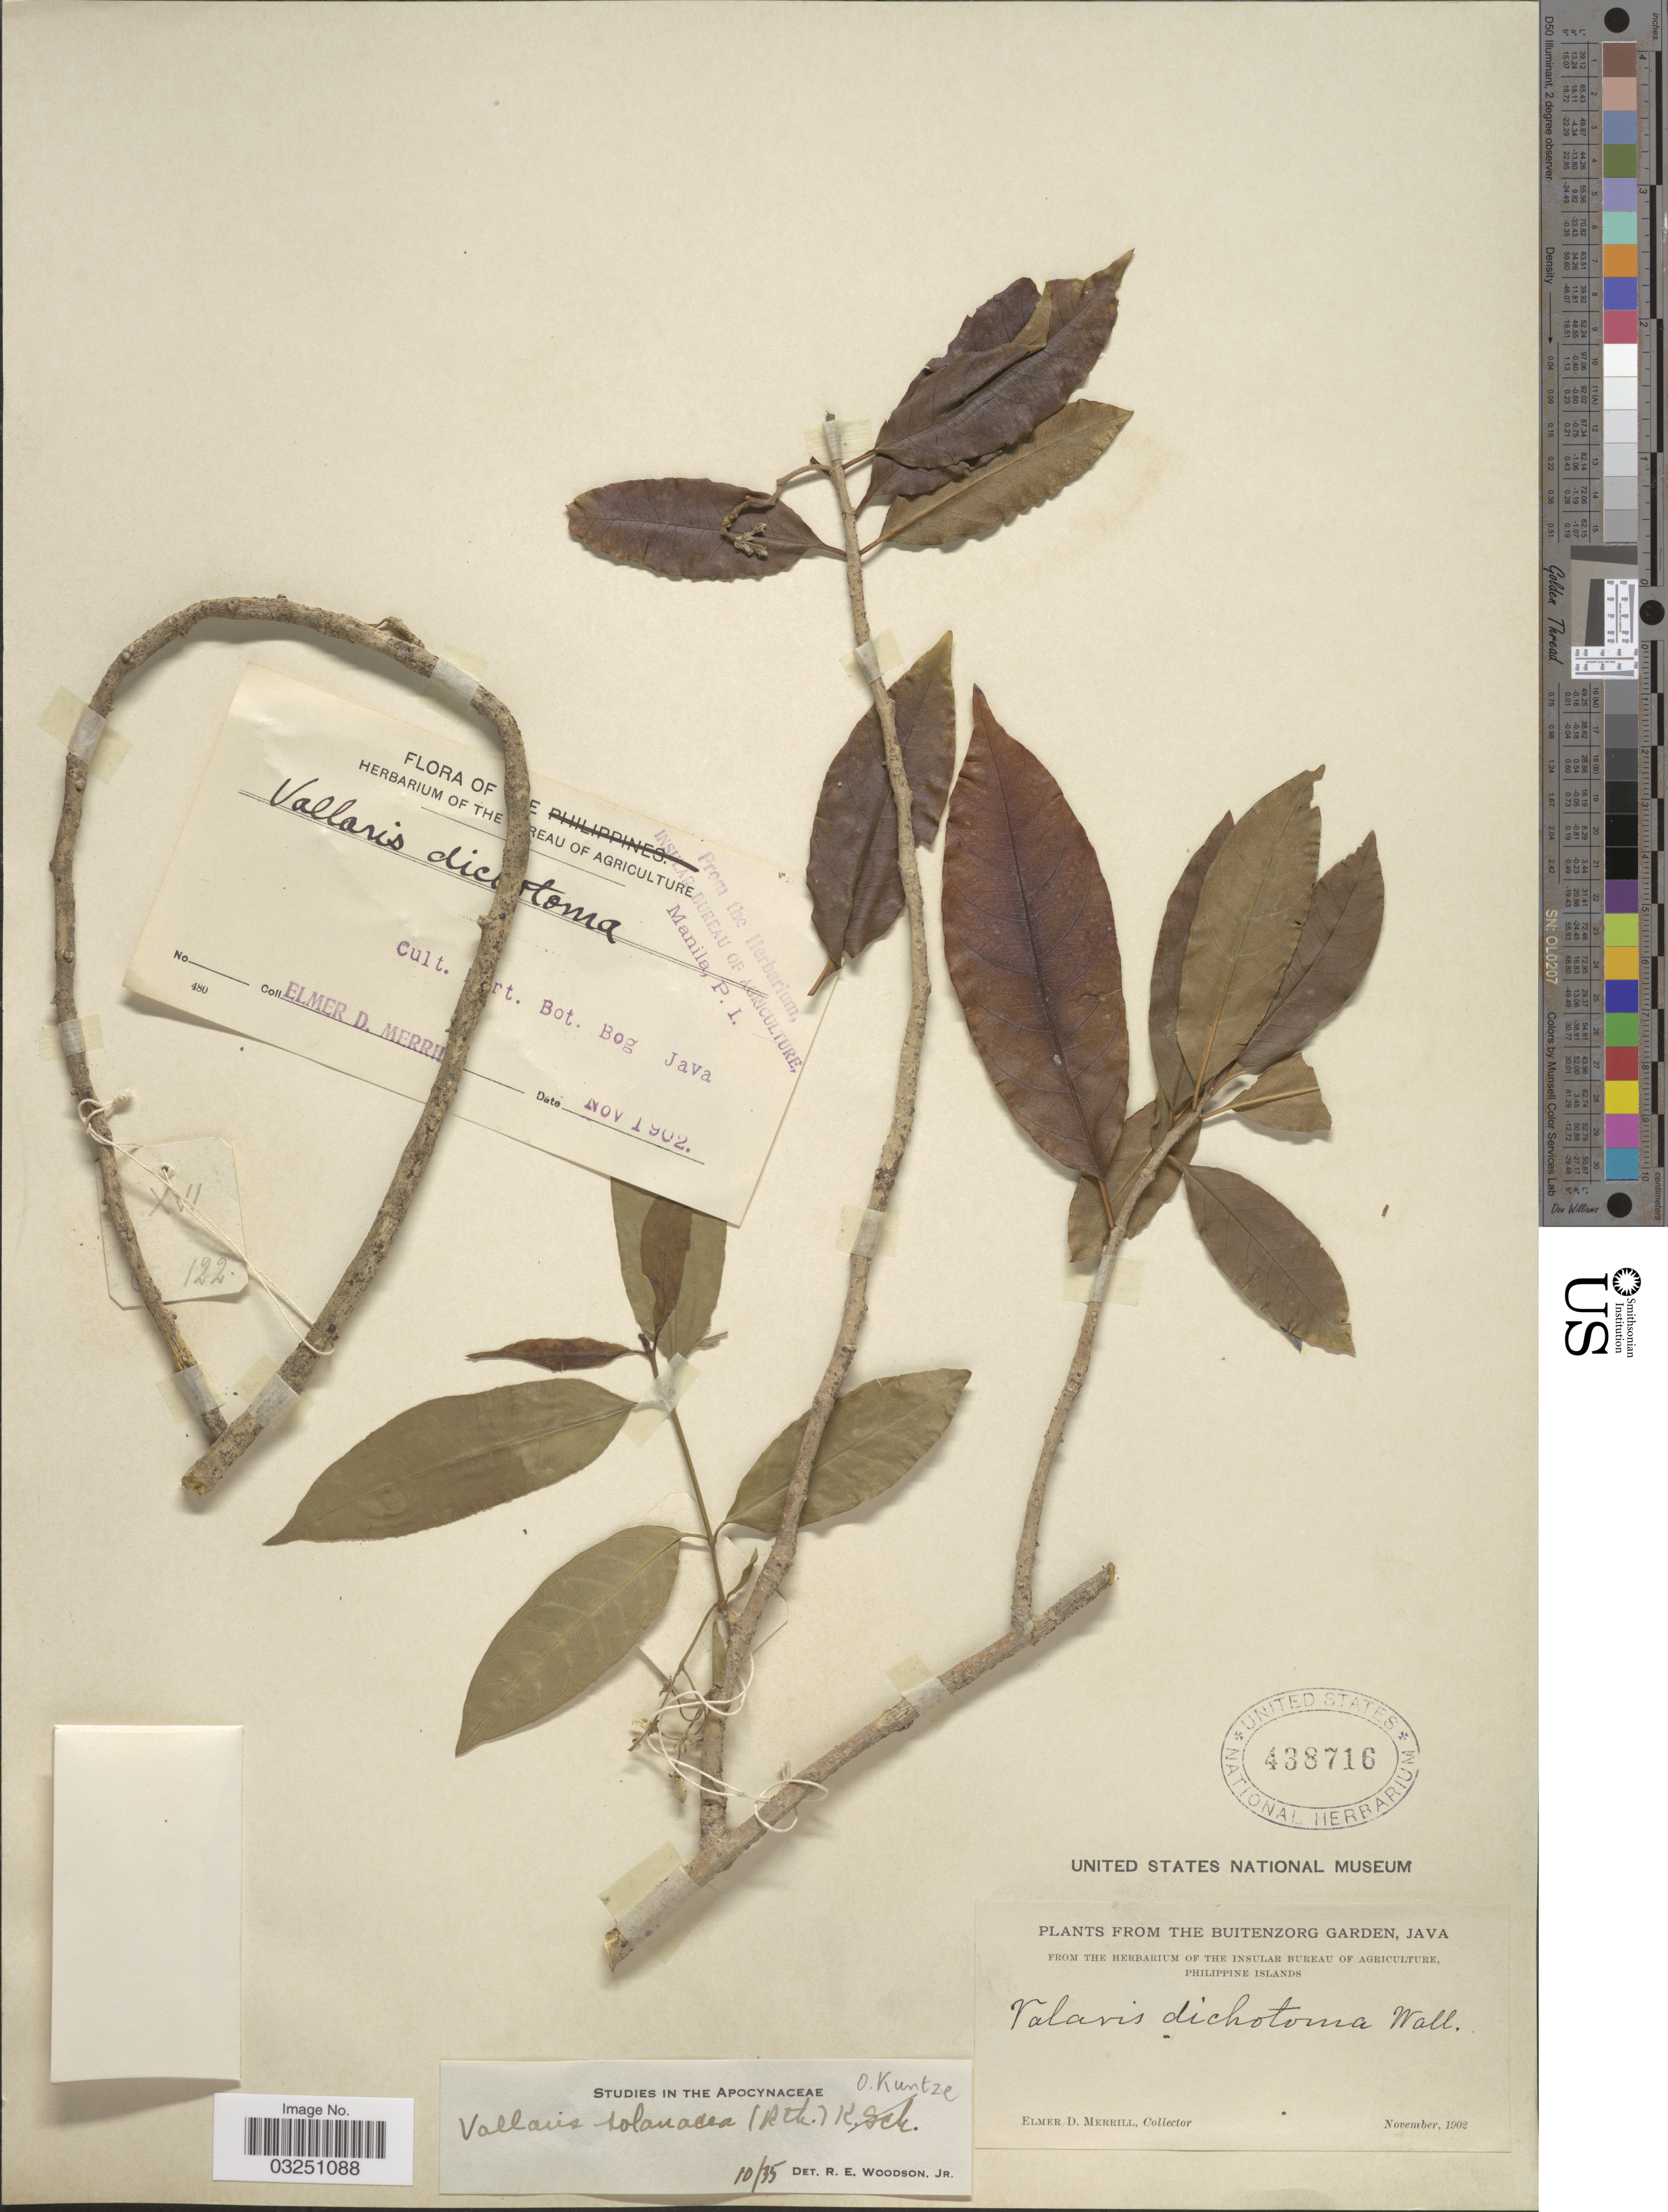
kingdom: Plantae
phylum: Tracheophyta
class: Magnoliopsida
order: Gentianales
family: Apocynaceae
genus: Vallaris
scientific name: Vallaris solanacea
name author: (Roth) Kuntze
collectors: E. D. Merrill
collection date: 1902-11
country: Indonesia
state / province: Java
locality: The Buitenzorg Garden, Cult. Hort. Bot. Bog. Java.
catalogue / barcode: US 438716